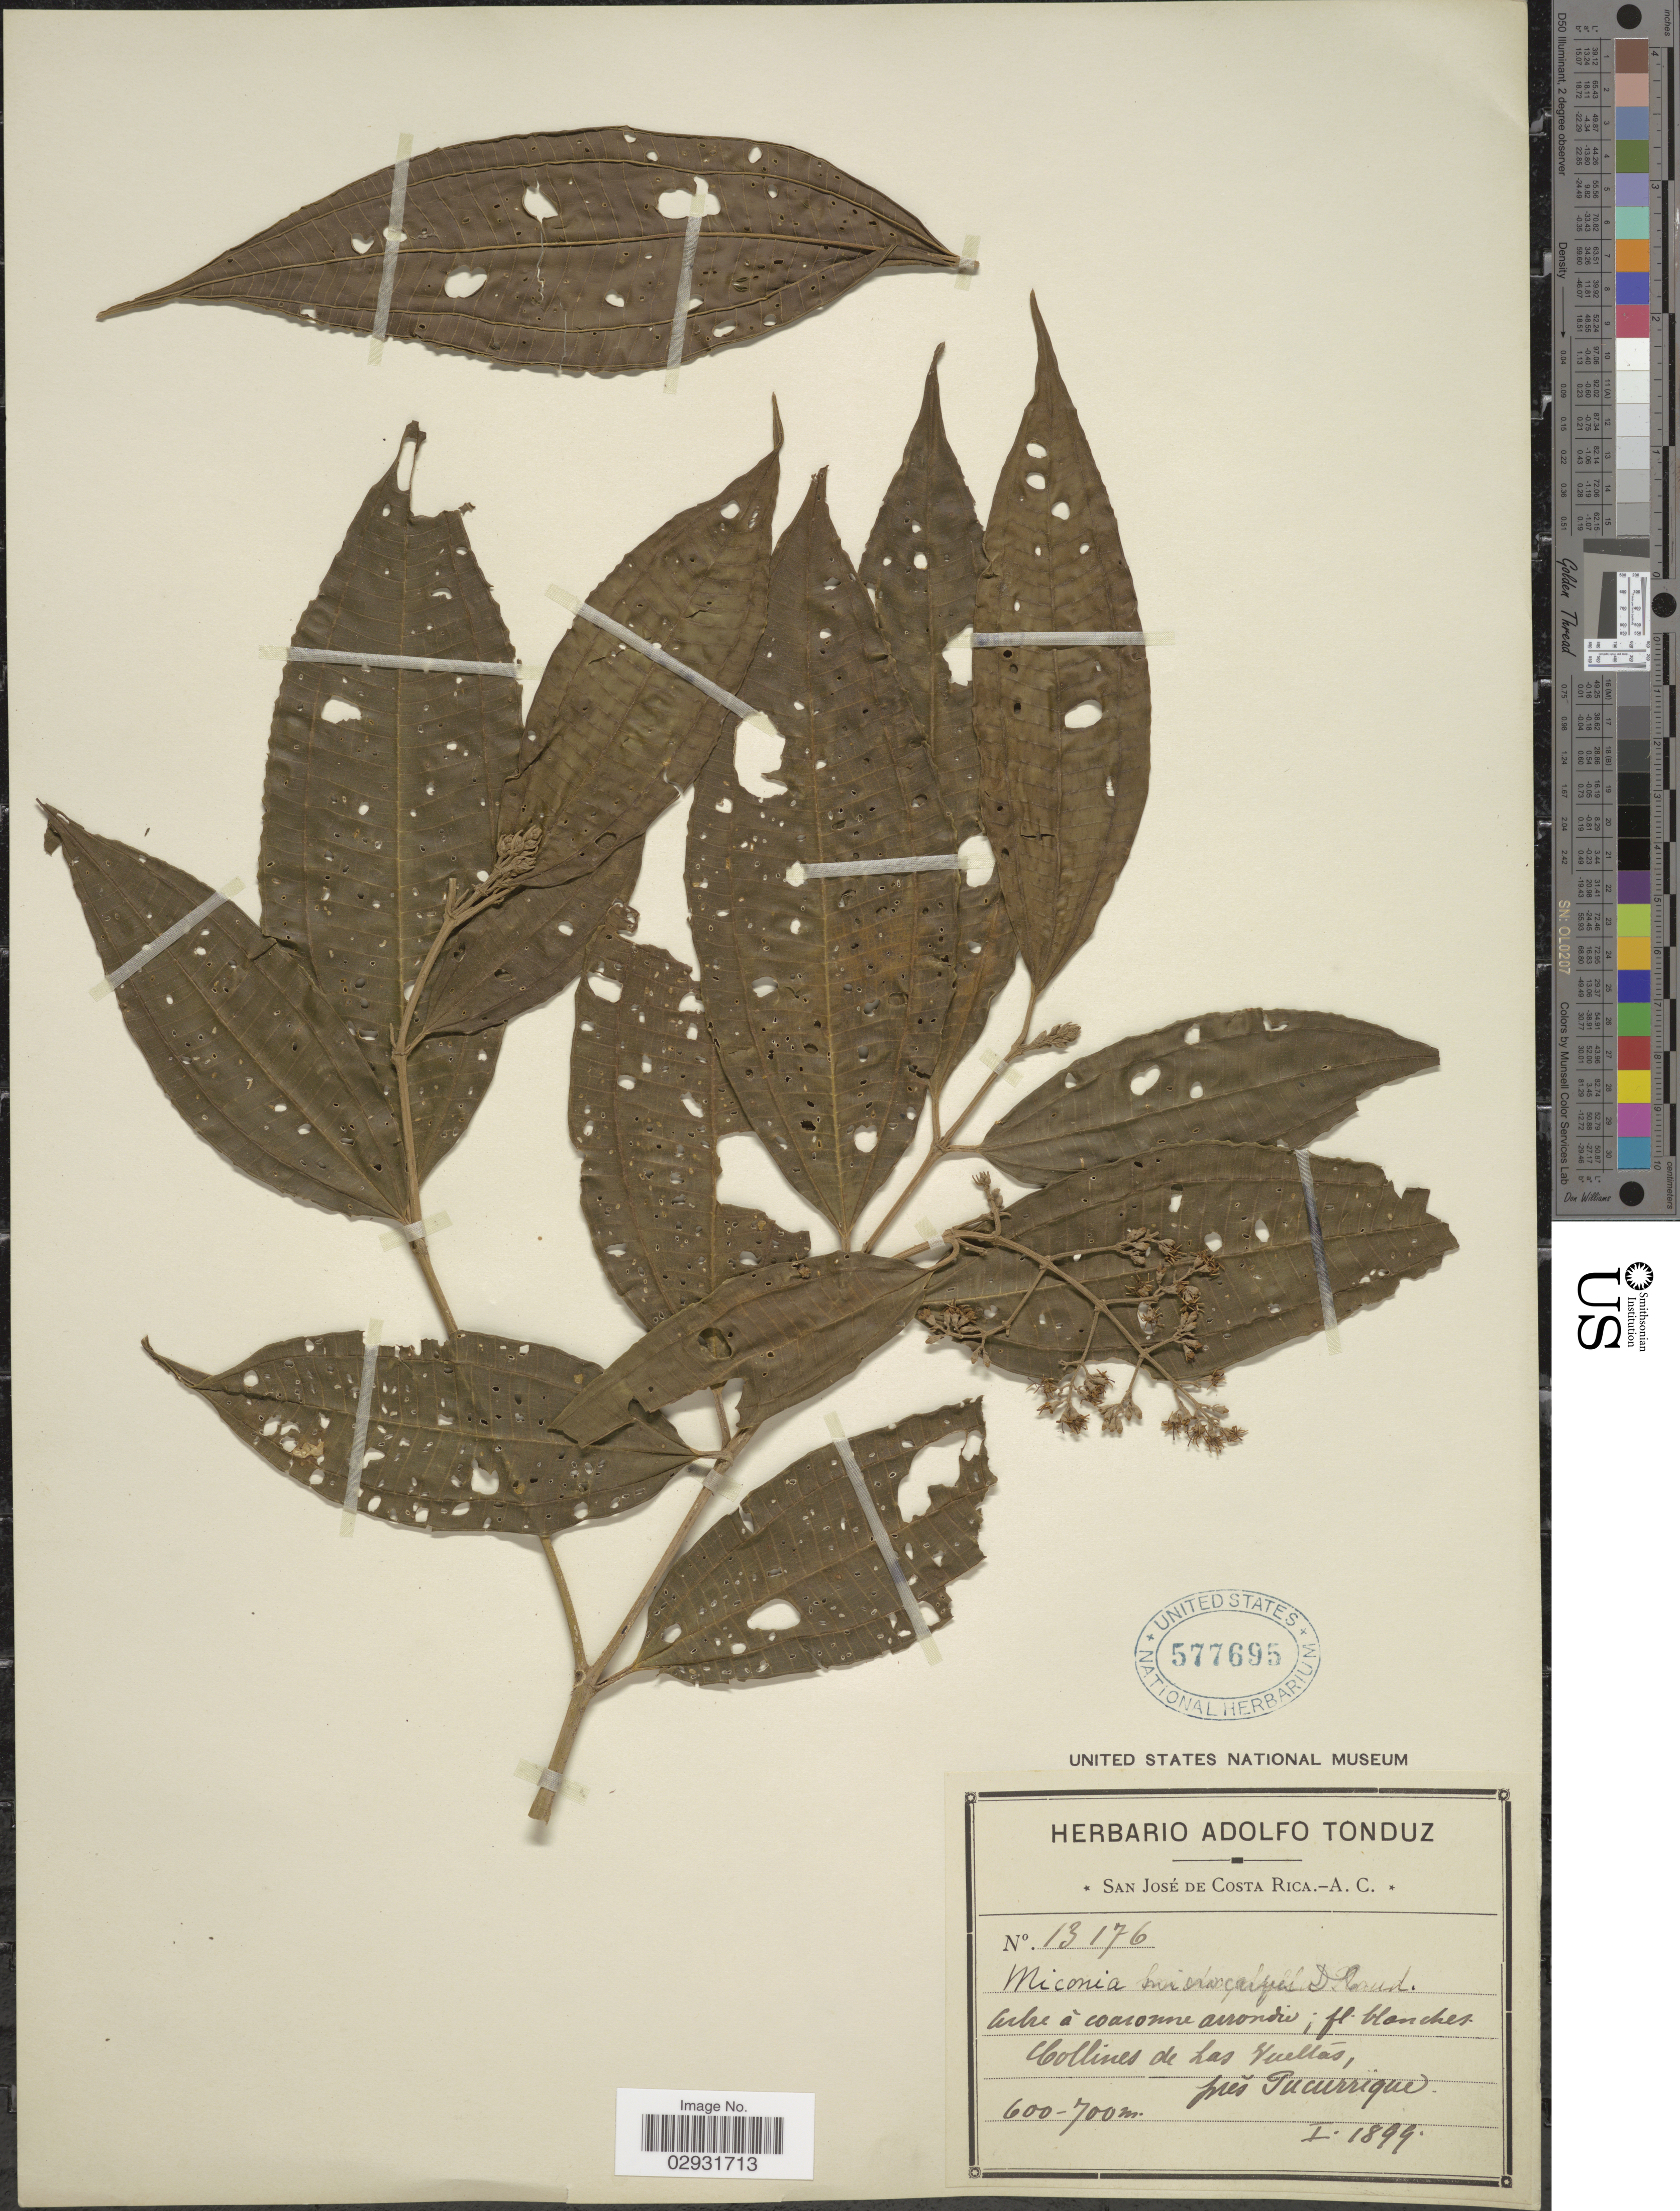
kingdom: Plantae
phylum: Tracheophyta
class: Magnoliopsida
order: Myrtales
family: Melastomataceae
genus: Miconia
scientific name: Miconia affinis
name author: DC.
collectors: ex Herb. Adolfo Tonduz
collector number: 13176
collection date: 1899-01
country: Costa Rica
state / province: San José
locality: San José de Costa Rica.- A.C. Collines de Las Vueltas, près Tucurrique.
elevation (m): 600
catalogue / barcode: US 577695